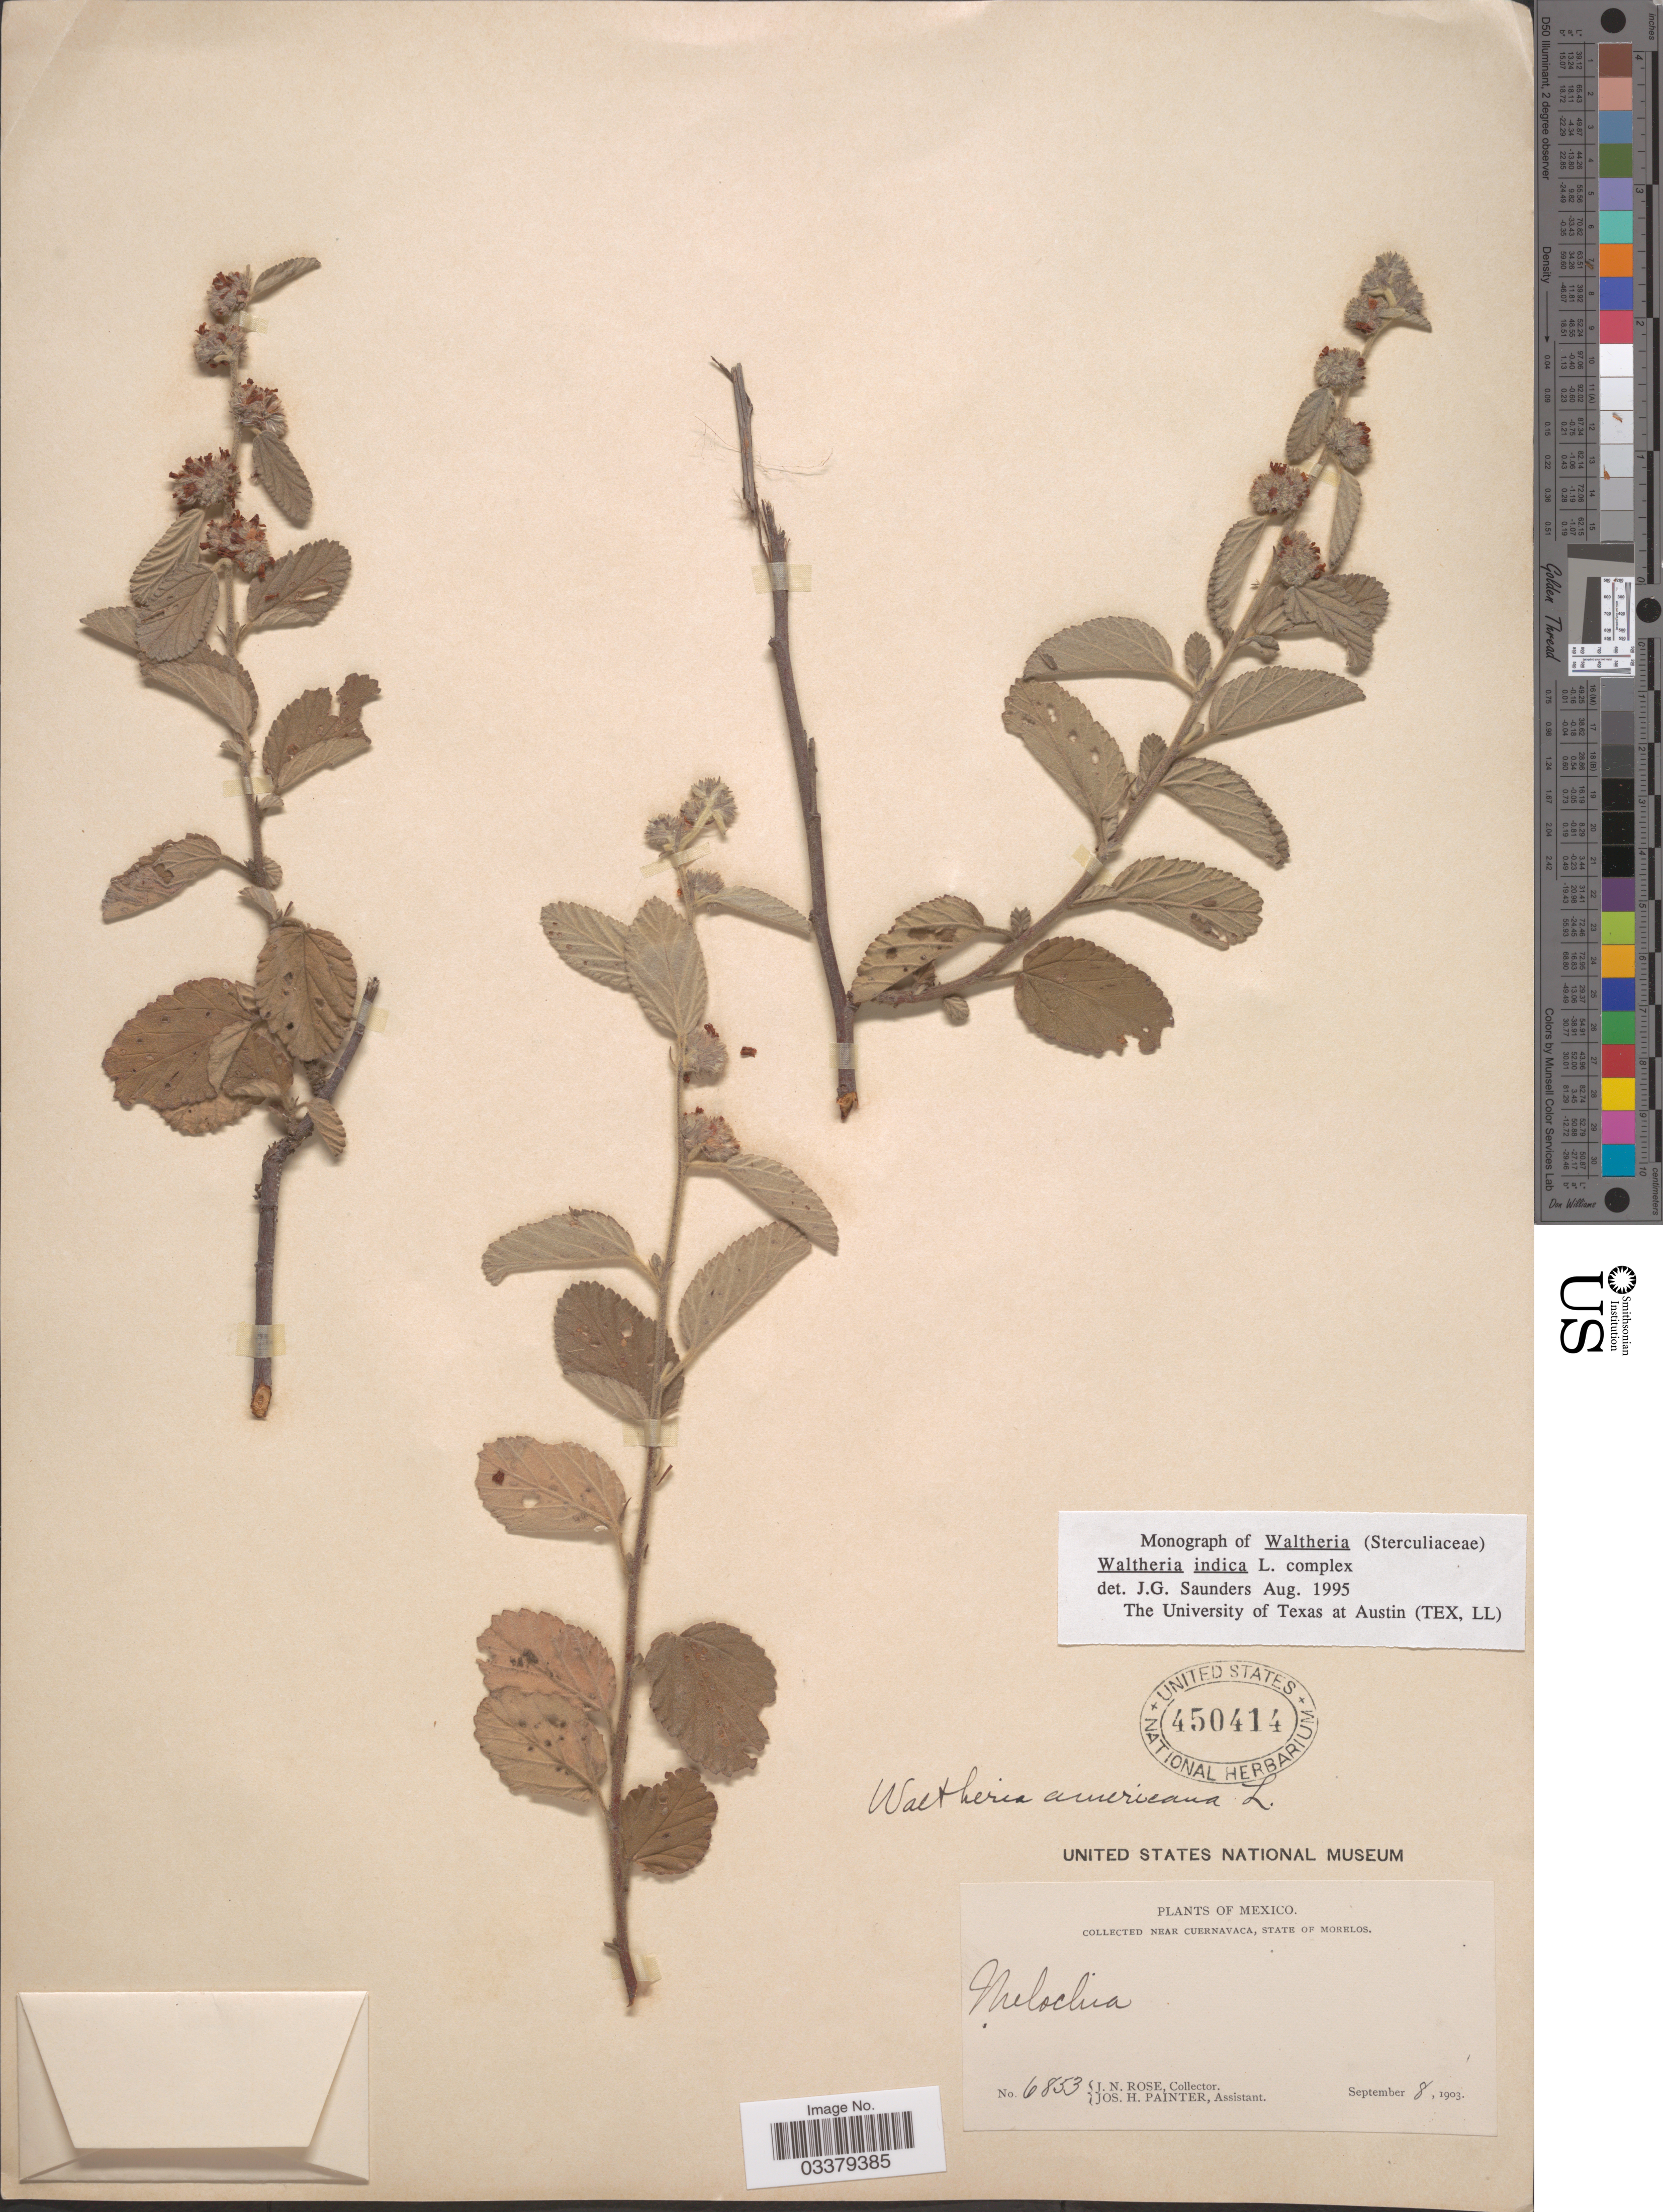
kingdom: Plantae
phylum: Tracheophyta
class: Magnoliopsida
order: Malvales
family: Malvaceae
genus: Waltheria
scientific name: Waltheria indica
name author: L.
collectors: J. N. Rose & J. H. Painter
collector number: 6853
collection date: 1903-09-08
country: Mexico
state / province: Morelos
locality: Near Cuernavaca.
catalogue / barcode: US 450414